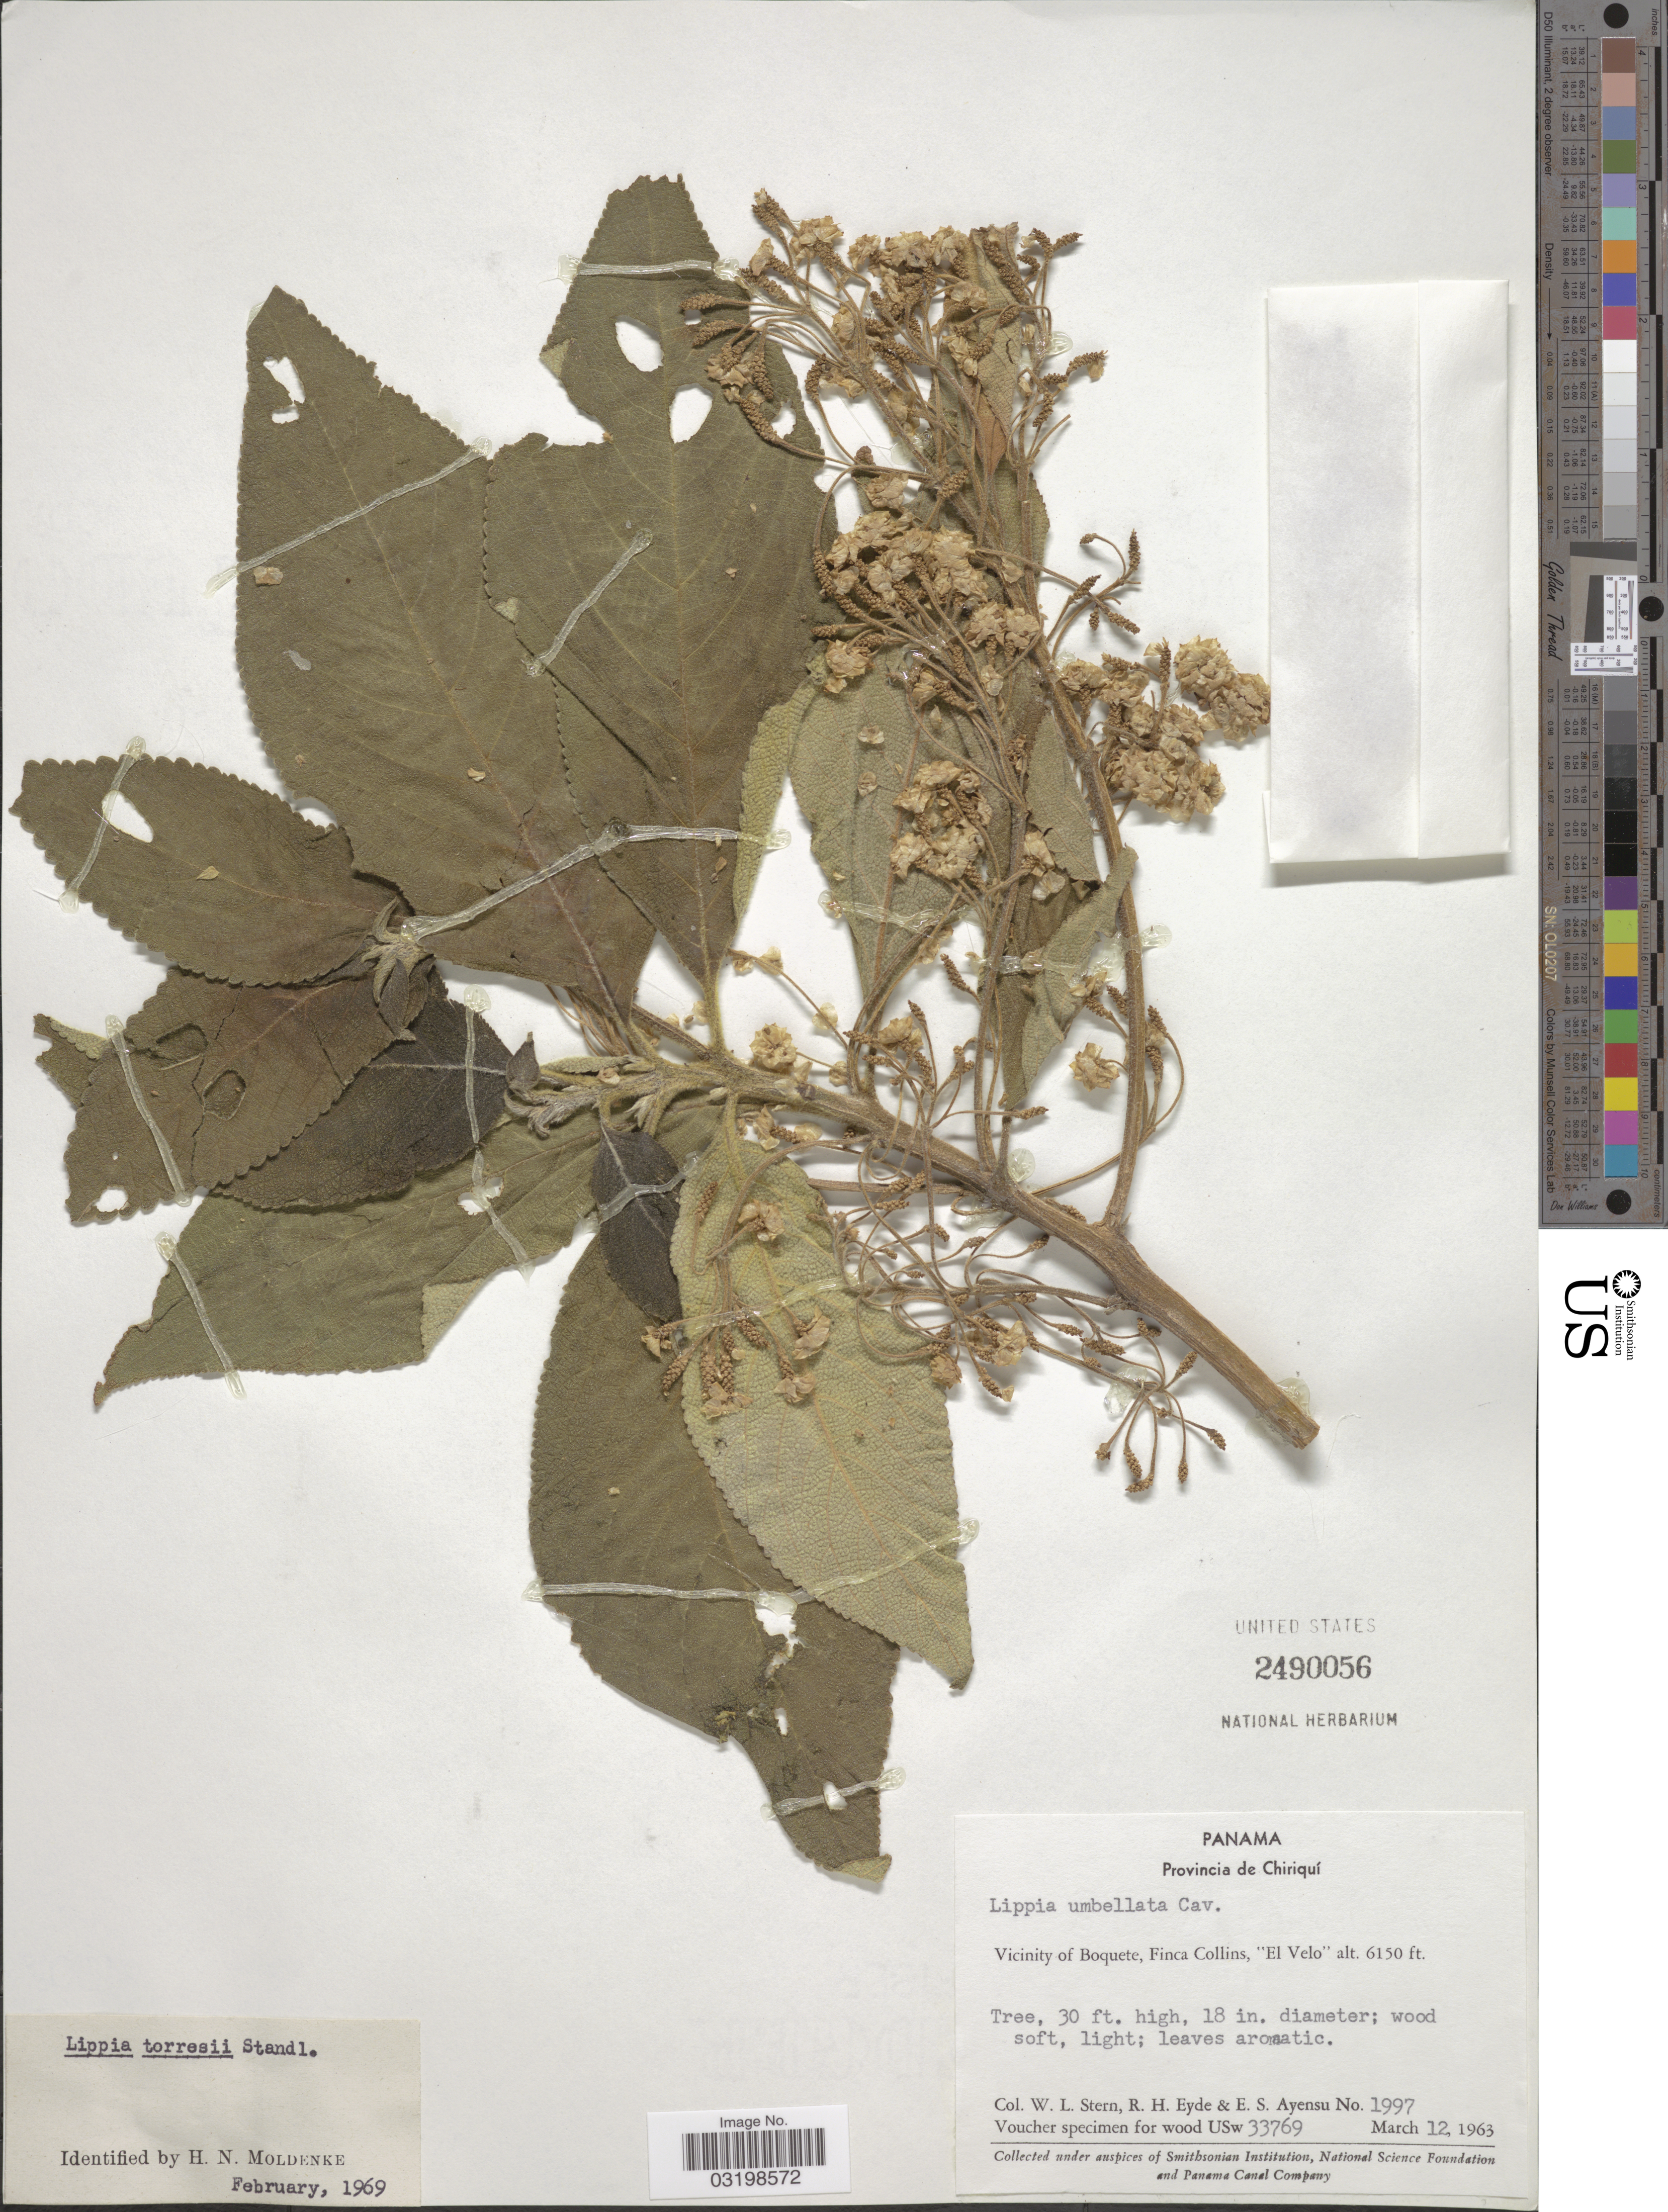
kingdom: Plantae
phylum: Tracheophyta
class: Magnoliopsida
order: Lamiales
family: Verbenaceae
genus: Lippia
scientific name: Lippia umbellata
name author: Cav.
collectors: W. L. Stern, R. H. Eyde & E. S. Ayensu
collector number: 1997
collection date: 1963-03-12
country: Panama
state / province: Chiriqui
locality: Vicinity of Boquete, Finca Collins, "El Velo".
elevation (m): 1875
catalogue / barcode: US 2490056